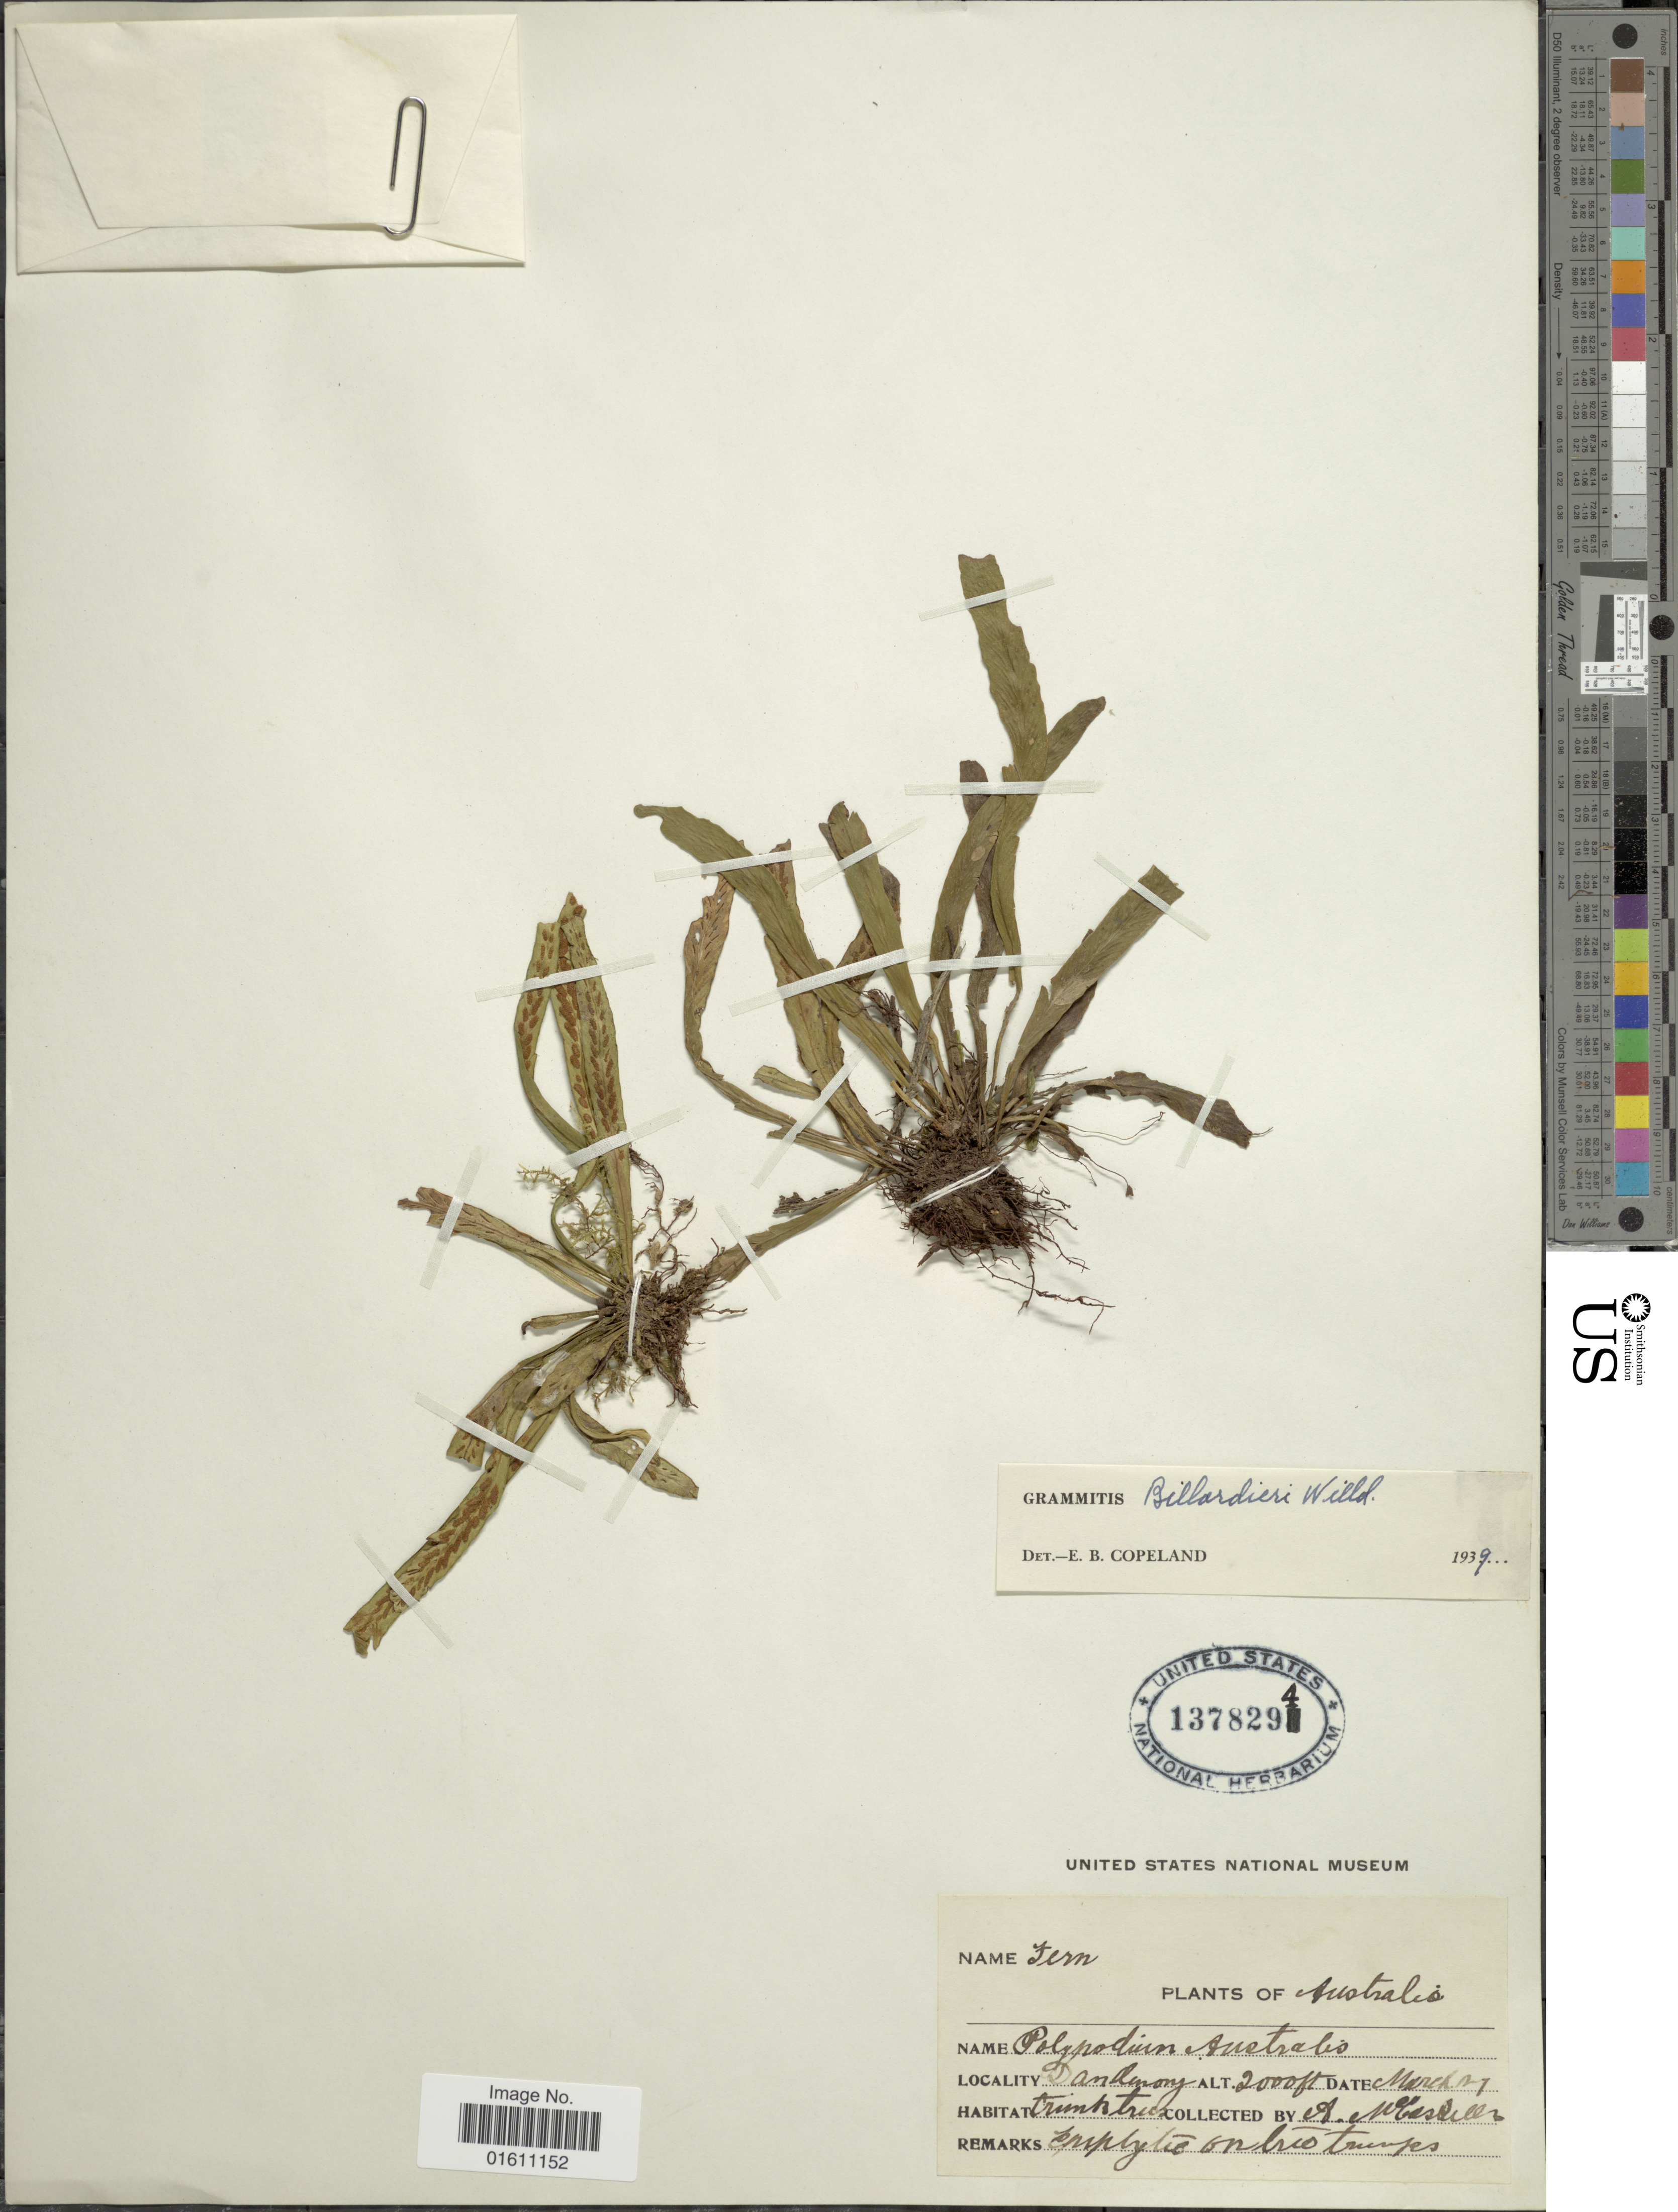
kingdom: Plantae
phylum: Tracheophyta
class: Polypodiopsida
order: Polypodiales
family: Polypodiaceae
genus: Notogrammitis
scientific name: Notogrammitis billardierei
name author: (Willd.) Parris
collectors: A. MacCaskill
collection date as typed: Transcribed d/m/y: /3/29 (???)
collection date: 1929-03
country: Australia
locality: Australia, Dandonong.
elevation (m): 610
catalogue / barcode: US 1378294